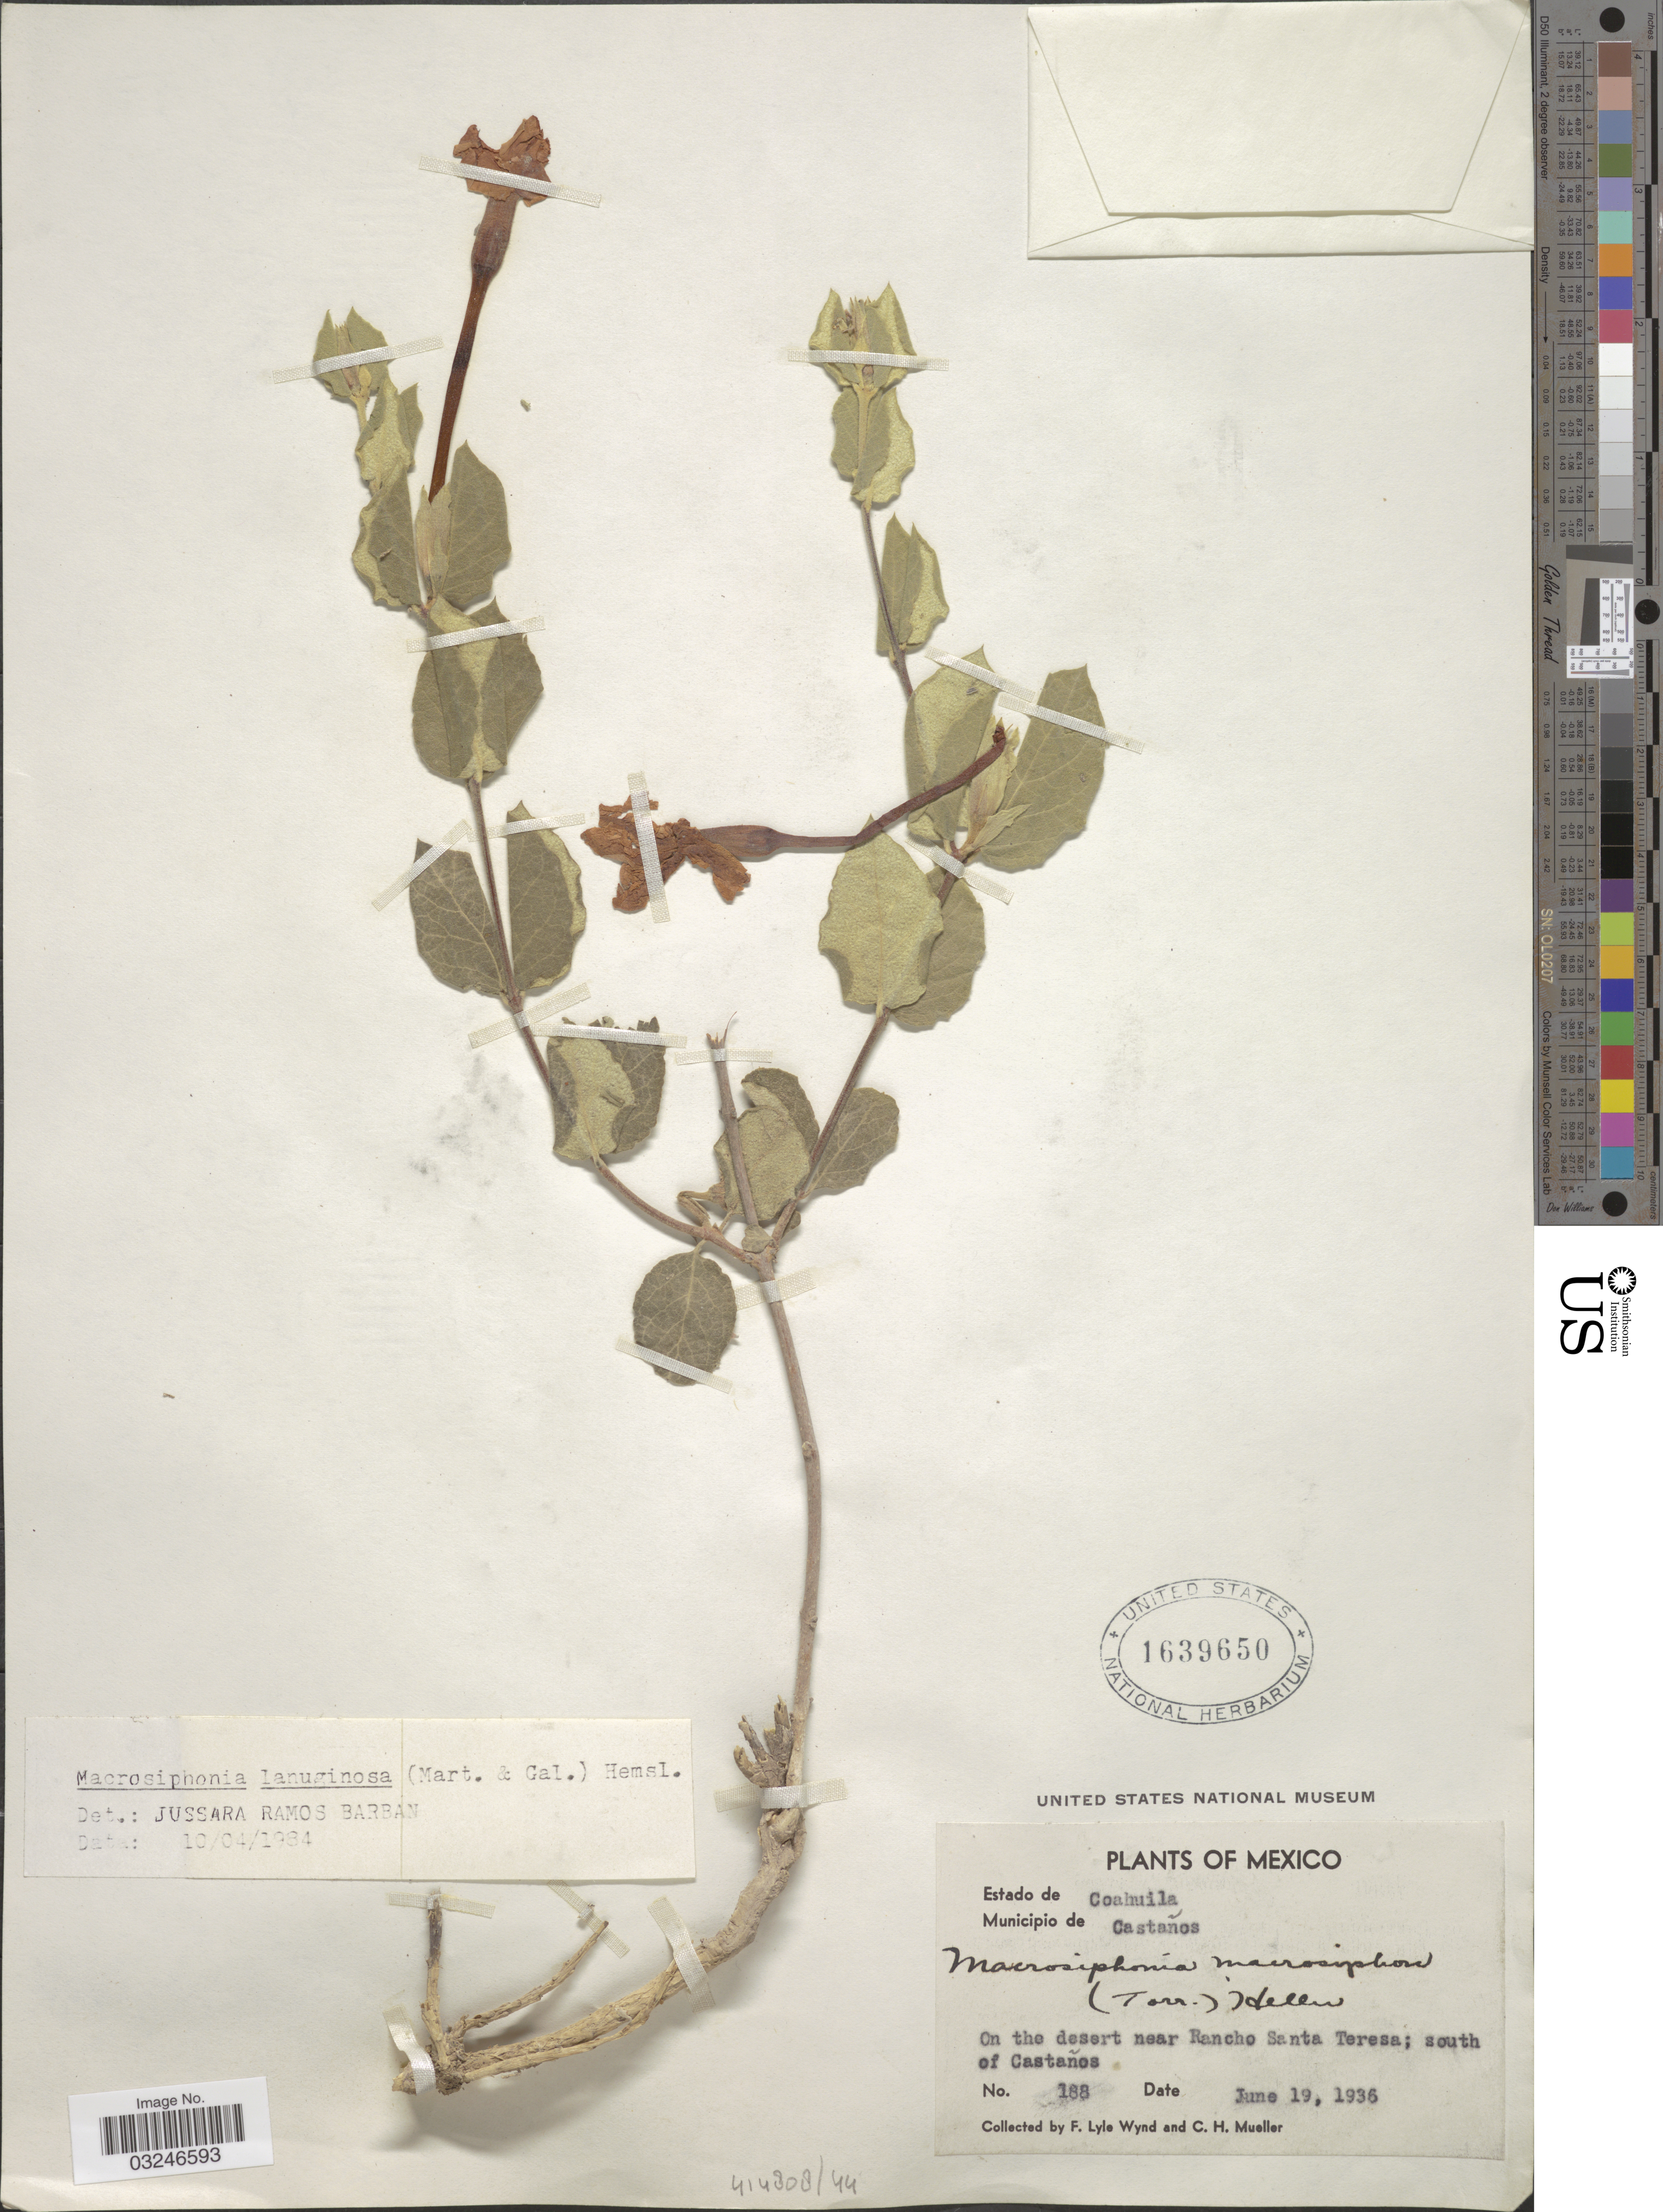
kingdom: Plantae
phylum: Tracheophyta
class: Magnoliopsida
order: Gentianales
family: Apocynaceae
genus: Macrosiphonia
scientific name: Macrosiphonia lanuginosa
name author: (M. Martens & Galeotti) Hemsl.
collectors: F. L. Wynd & C. H. Mueller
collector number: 188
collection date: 1936-06-19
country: Mexico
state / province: Coahuila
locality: Estado de Coahuila. Municipio de Castaños. On the desert near Rancho Santa Teresa; south of Castaños.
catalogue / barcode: US 1639650